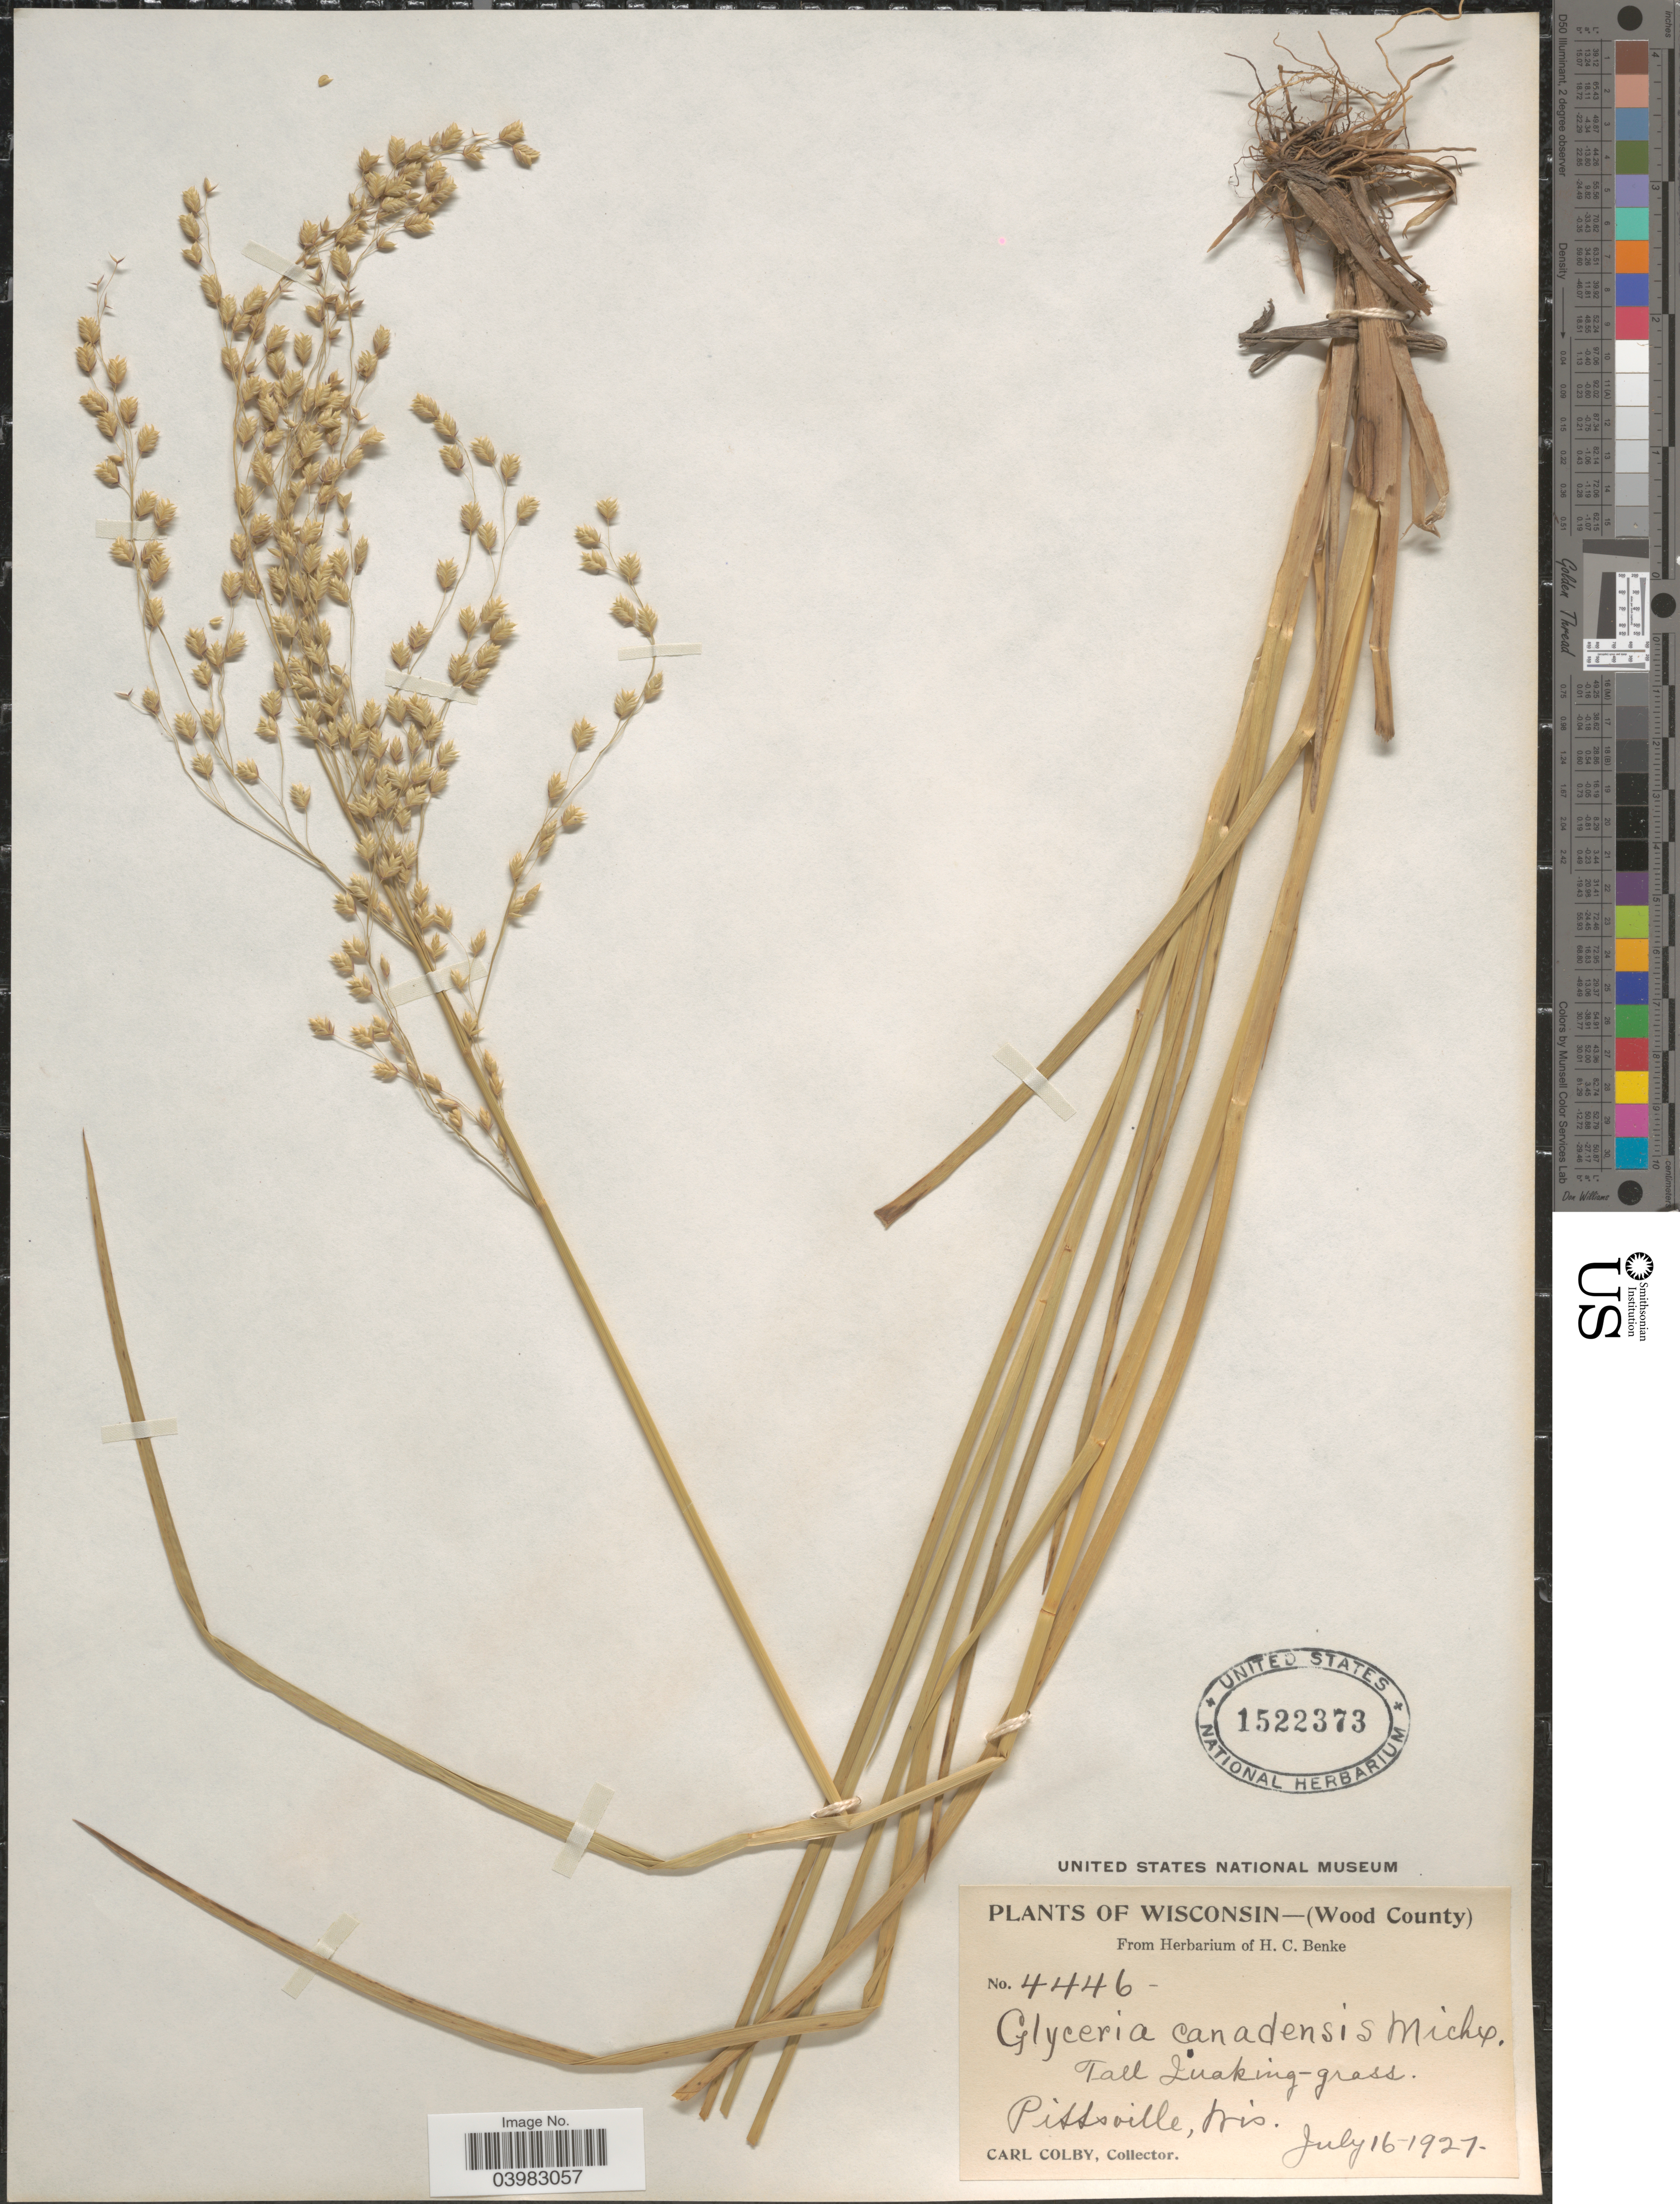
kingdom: Plantae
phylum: Tracheophyta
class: Liliopsida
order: Poales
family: Poaceae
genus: Glyceria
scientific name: Glyceria canadensis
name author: (Michx.) Trin.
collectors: C. Colby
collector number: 4446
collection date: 1927-07-16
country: United States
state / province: Wisconsin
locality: (Wood County). Pittsville.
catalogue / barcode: US 1522373